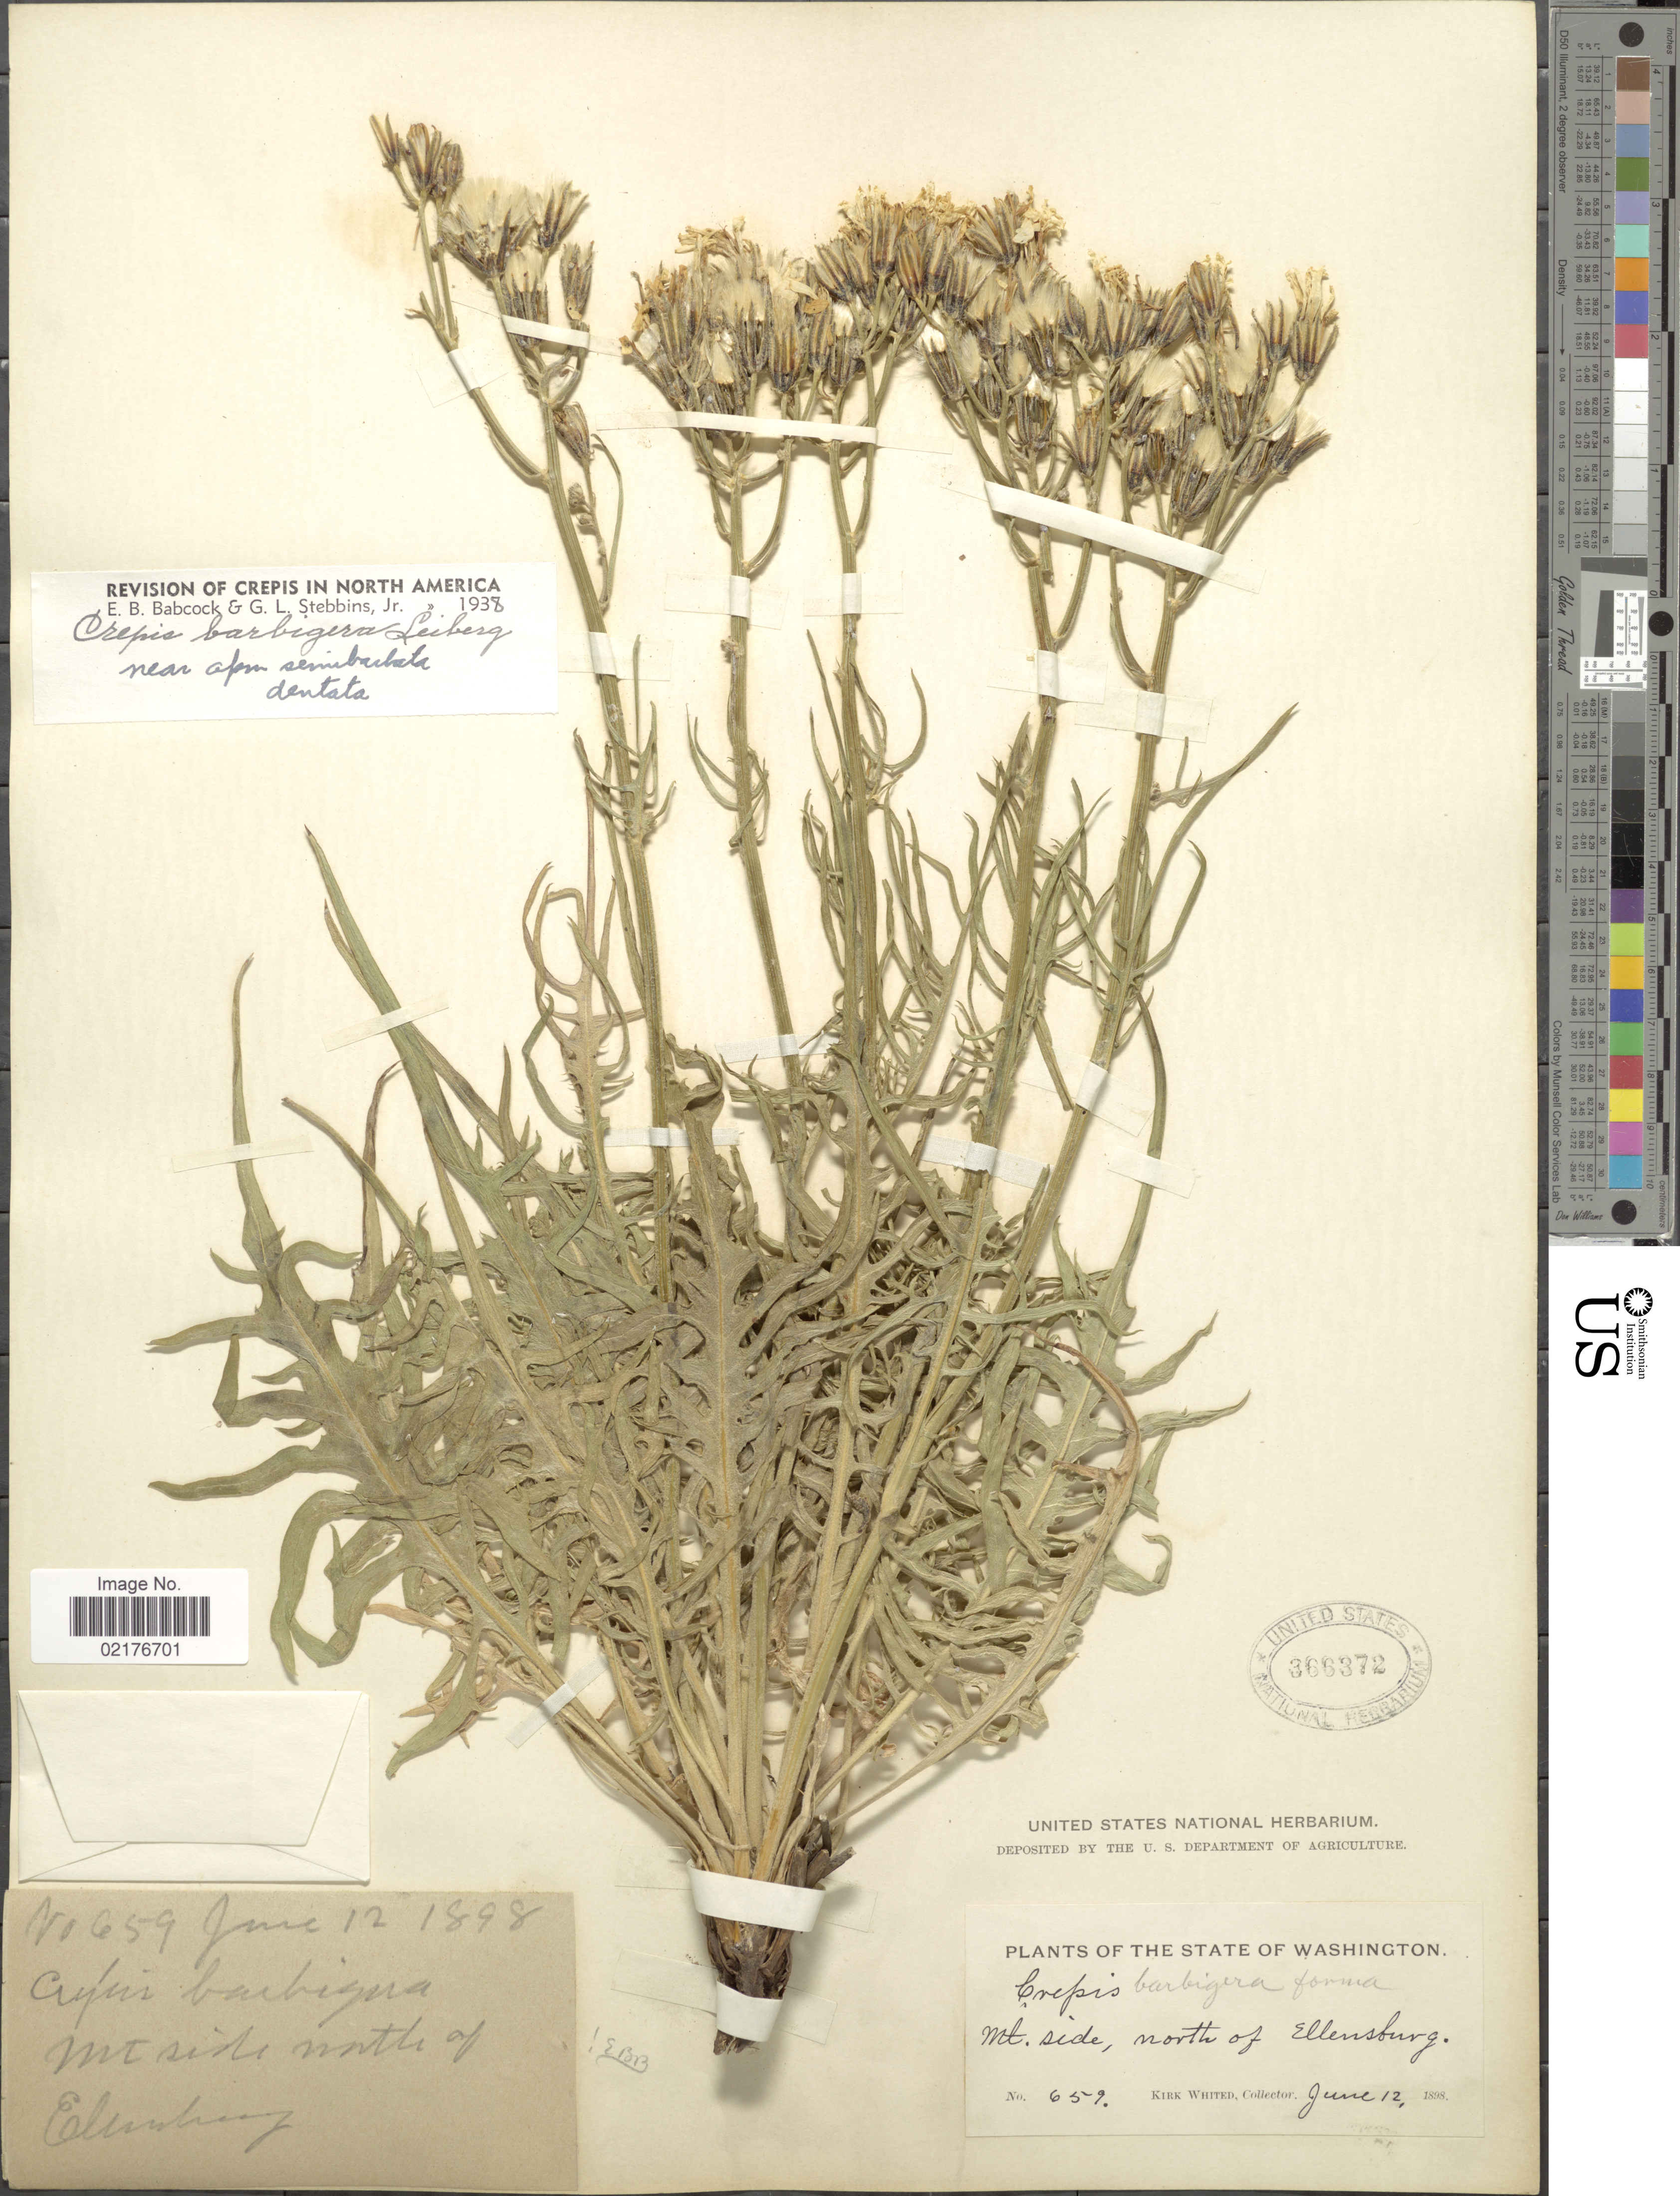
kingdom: Plantae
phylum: Tracheophyta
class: Magnoliopsida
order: Asterales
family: Asteraceae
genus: Crepis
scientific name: Crepis barbigera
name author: Leiberg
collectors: K. Whited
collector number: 659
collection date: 1898-06-12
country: United States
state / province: Washington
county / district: Kittitas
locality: The State of Washington, Mt. side, north of Ellensburg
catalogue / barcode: US 366372